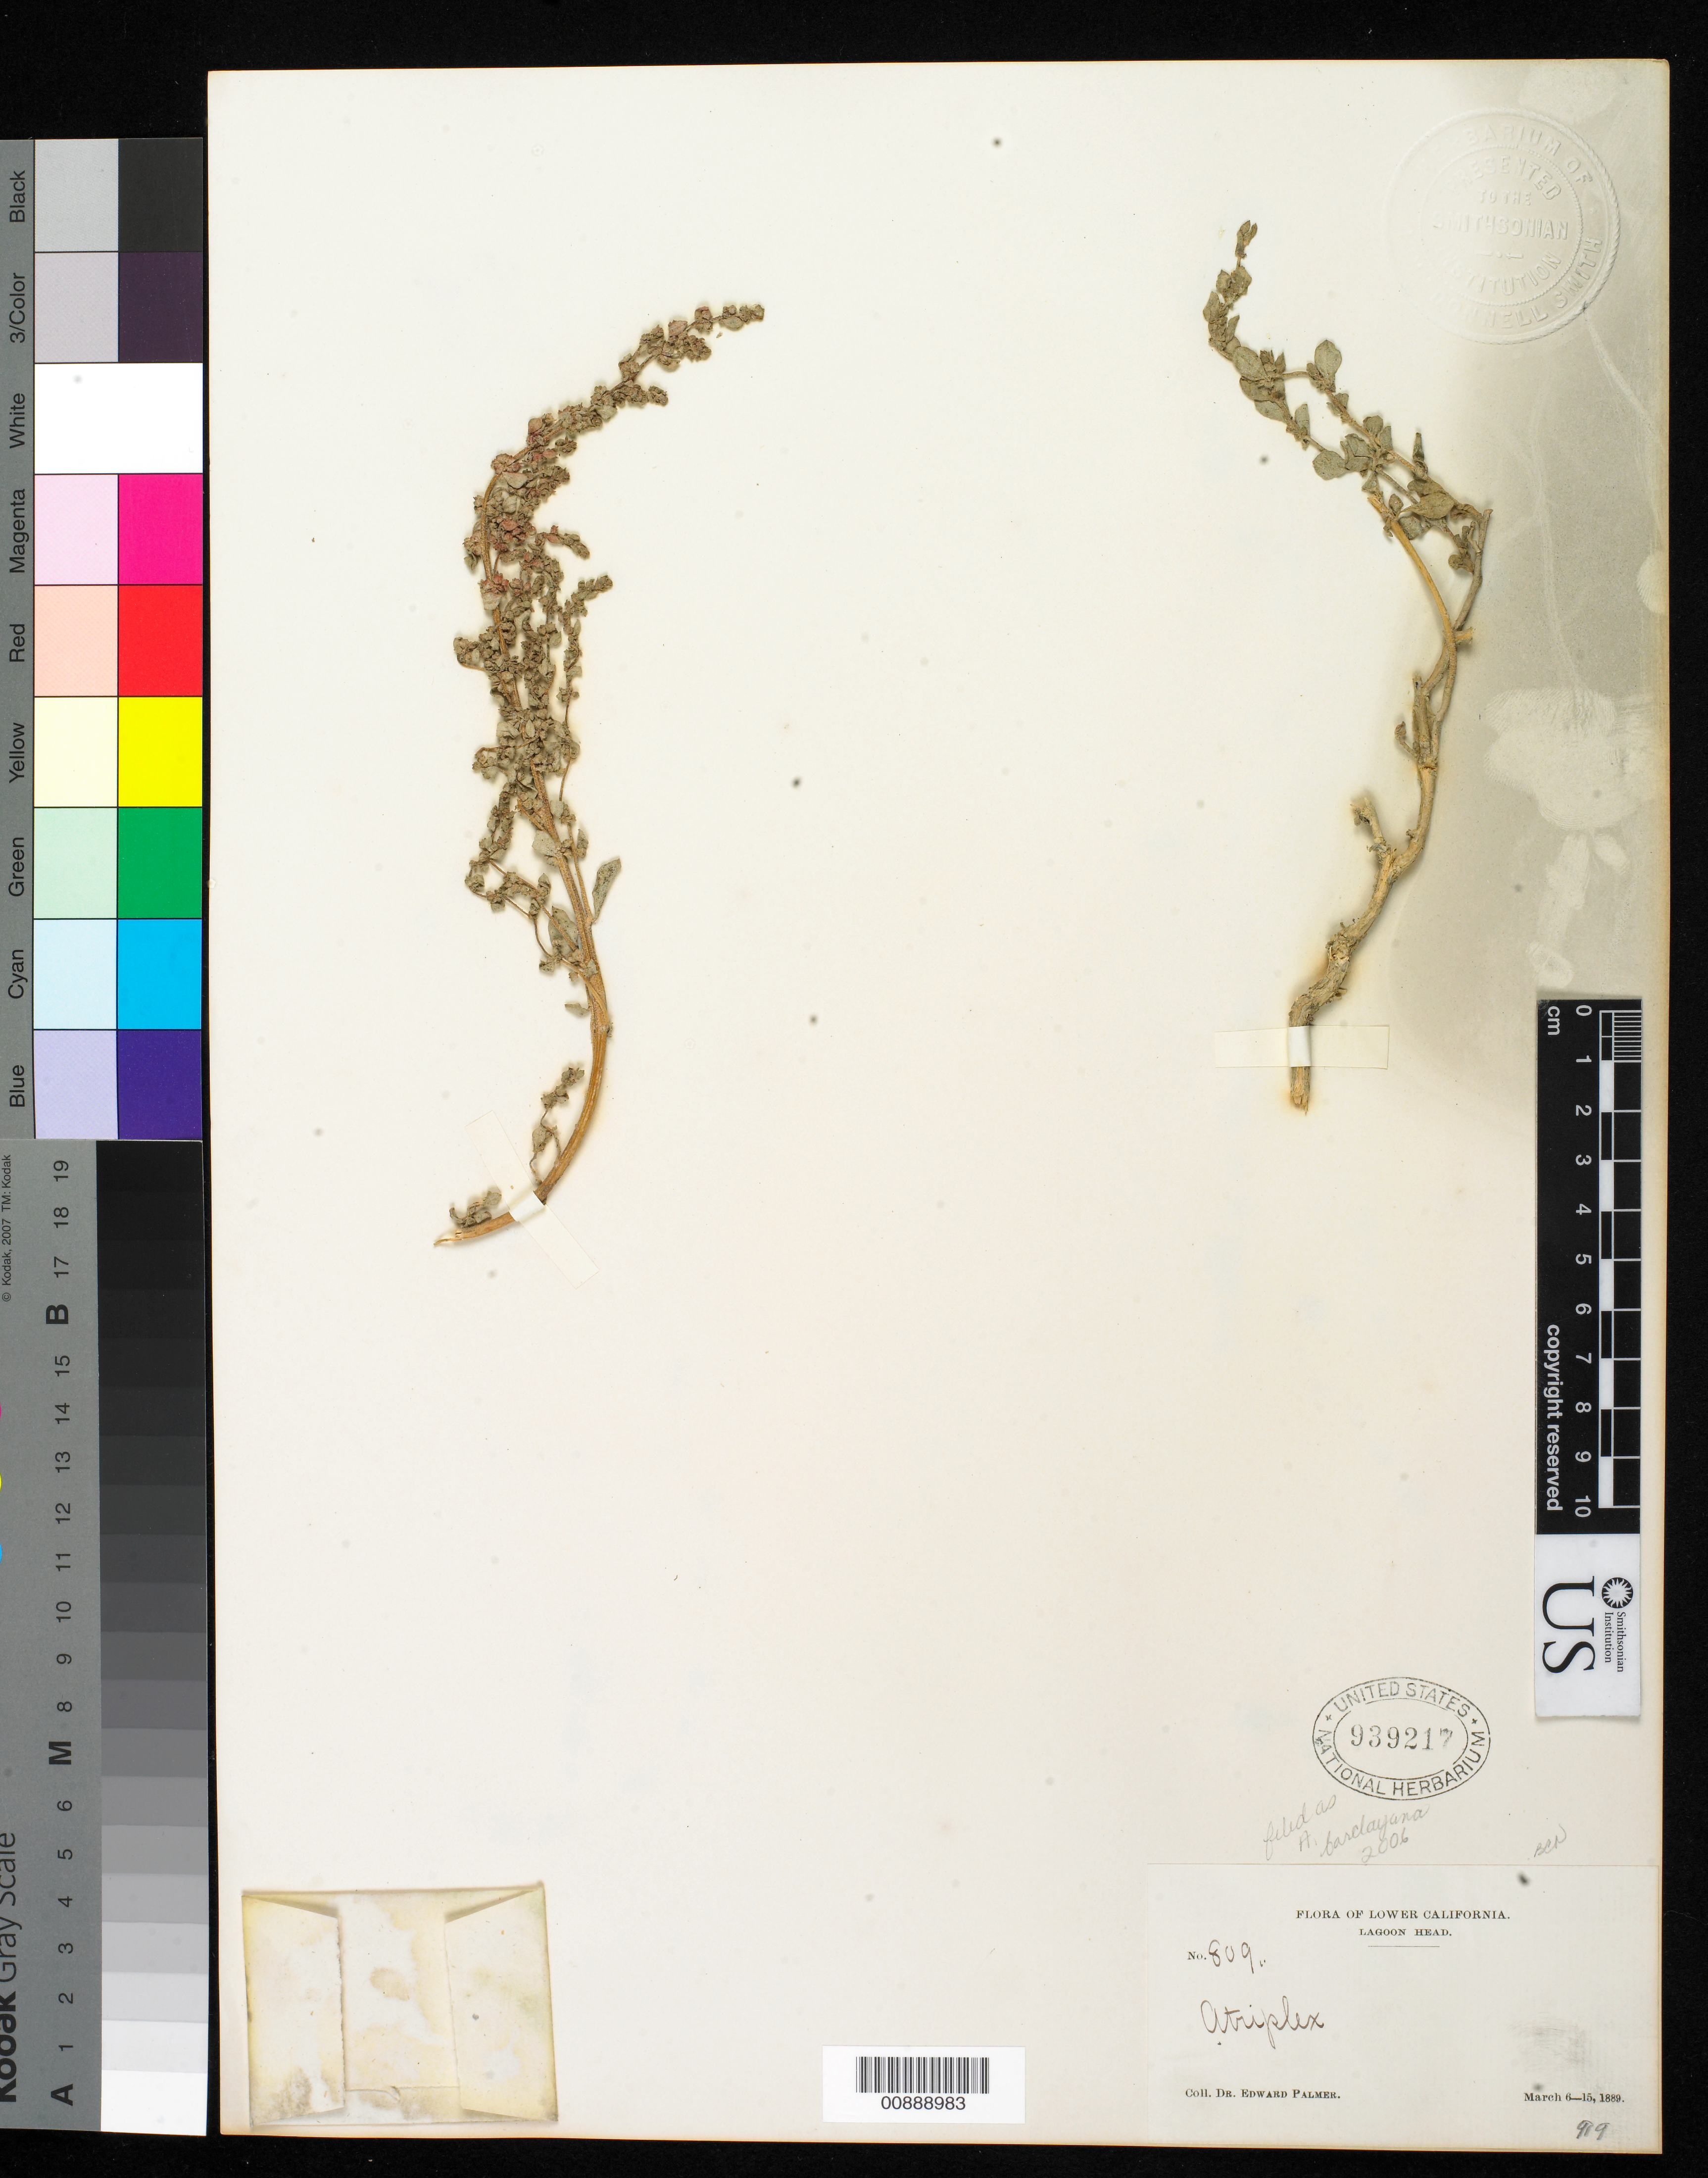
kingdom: Plantae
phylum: Tracheophyta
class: Magnoliopsida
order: Caryophyllales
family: Amaranthaceae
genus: Atriplex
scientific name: Atriplex barclayana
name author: (Benth.) D. Dietr.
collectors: E. Palmer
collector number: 809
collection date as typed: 06 Mar 1889 to 15 Mar 1889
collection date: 1889-03-06/1889-03-15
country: Mexico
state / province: Baja California Norte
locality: Lagoon Head, Baja California.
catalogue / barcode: US 939217